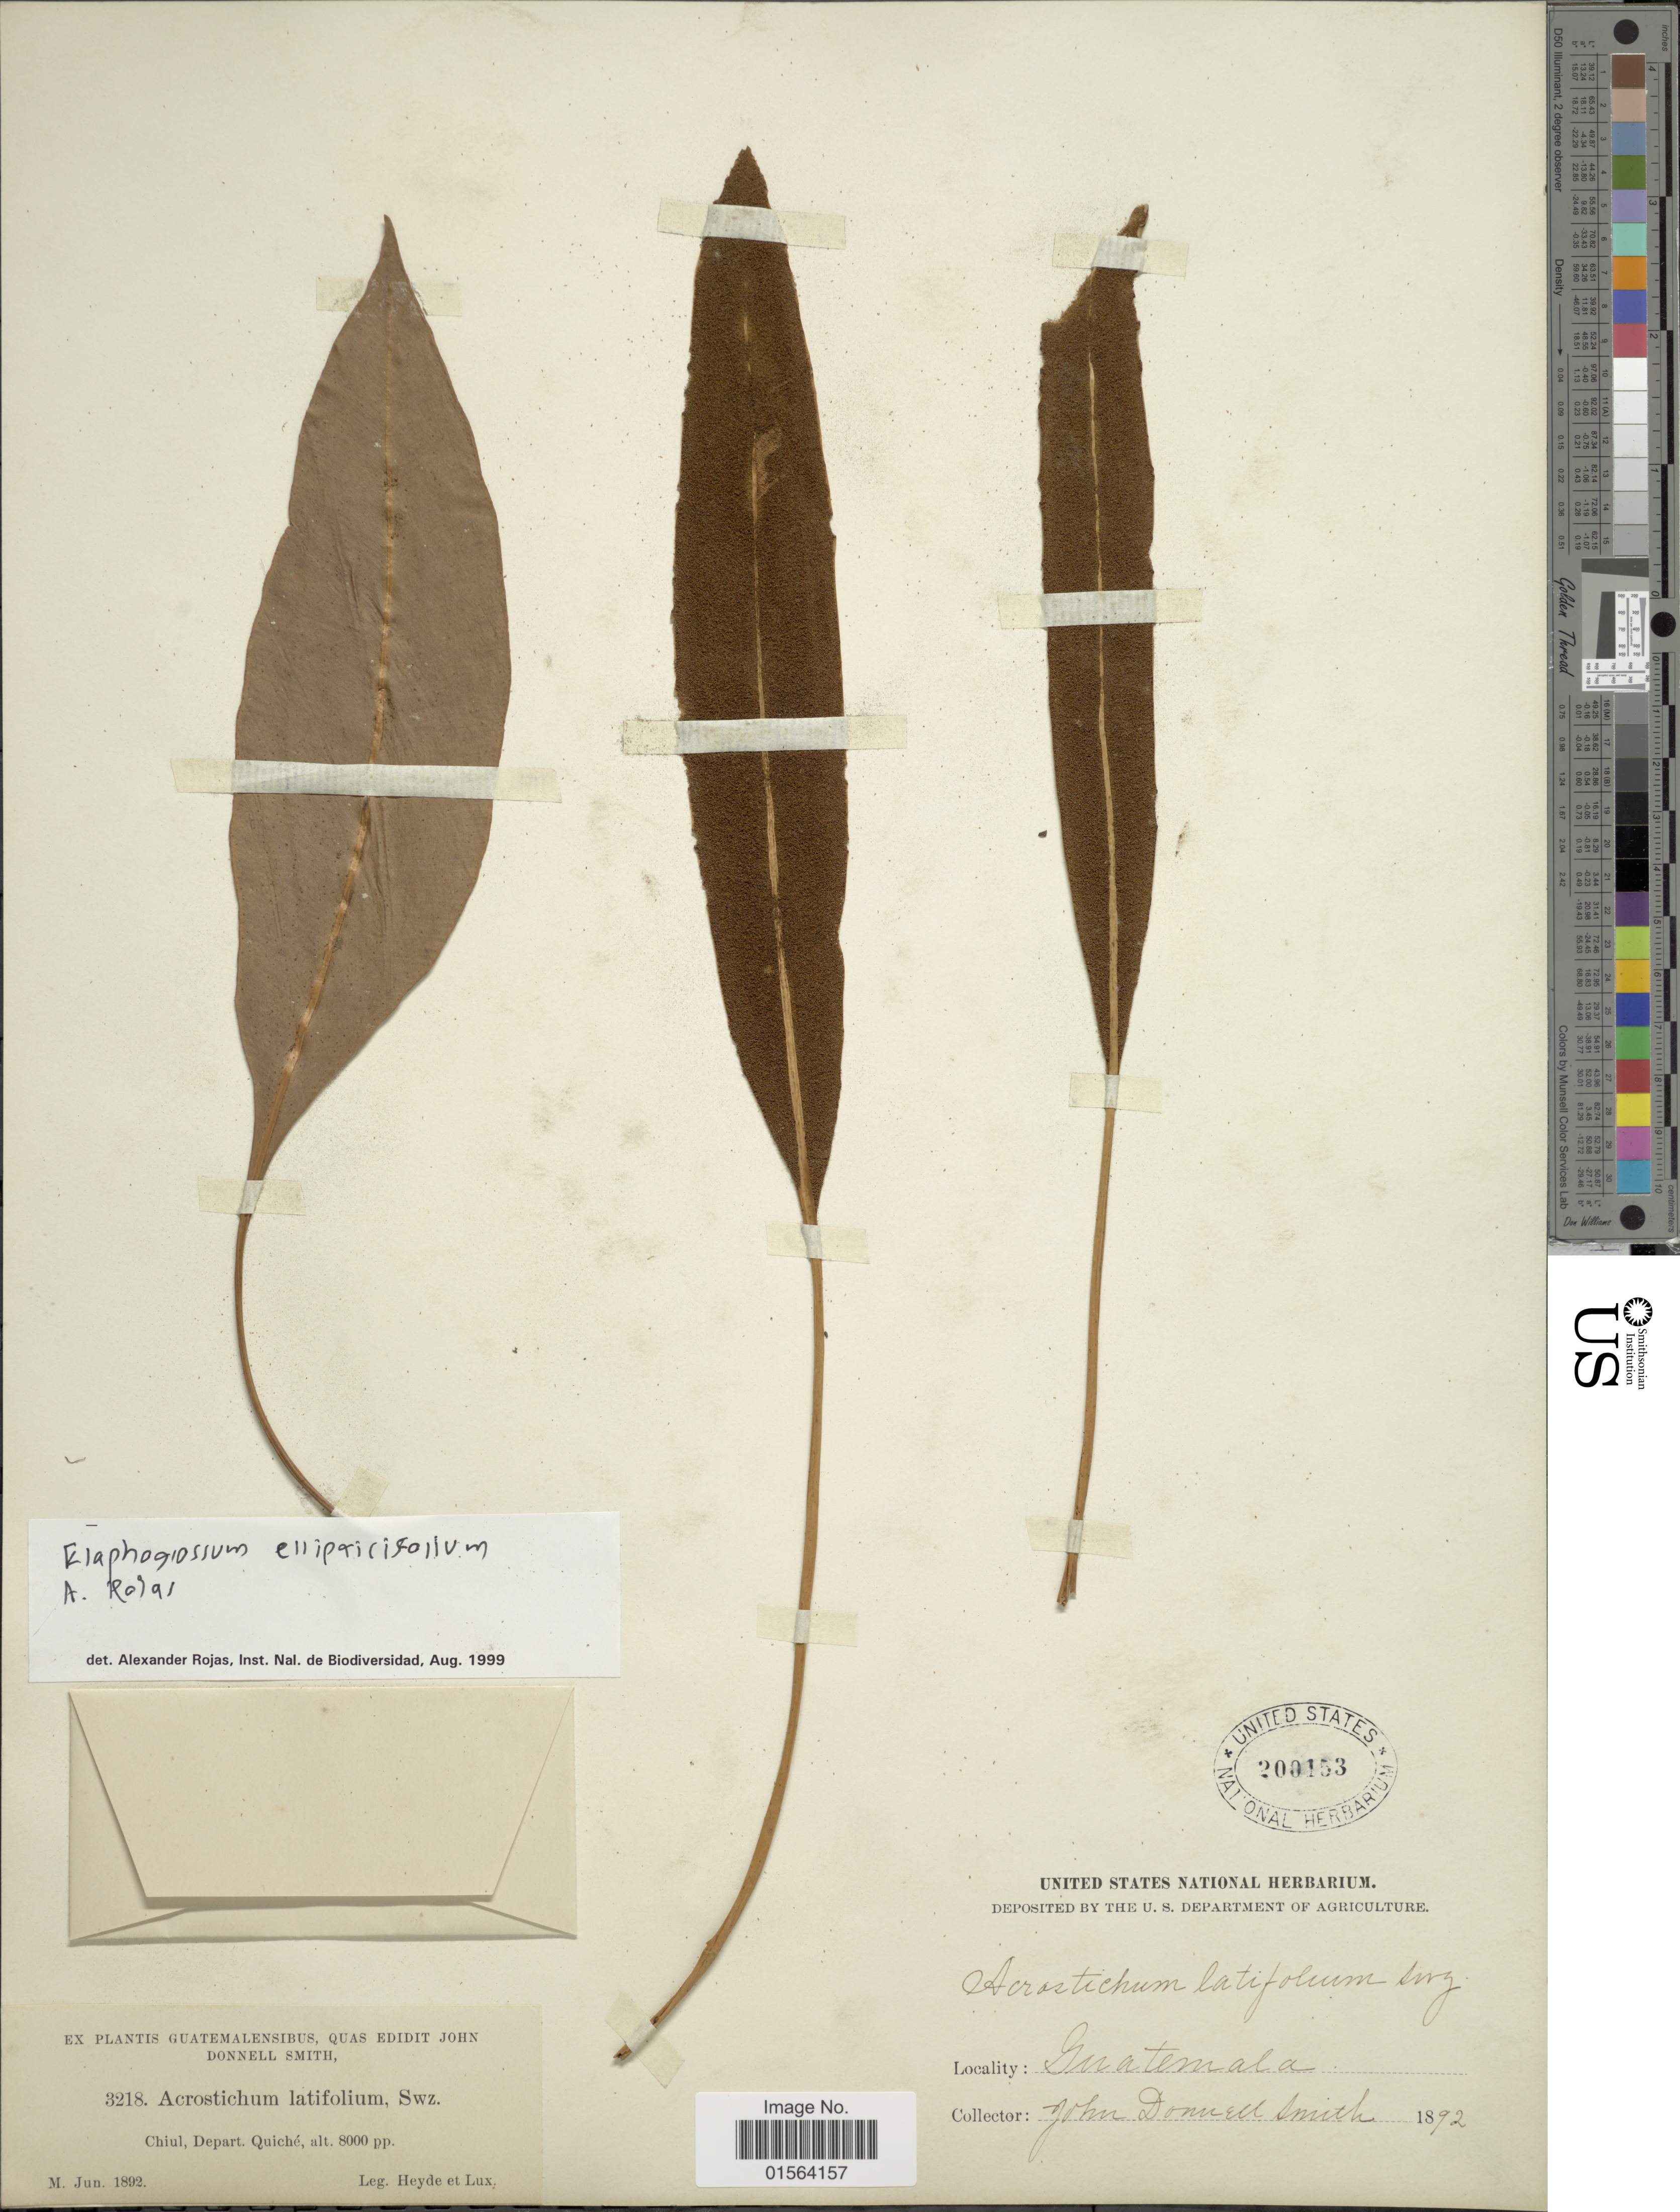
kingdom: Plantae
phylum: Tracheophyta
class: Polypodiopsida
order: Polypodiales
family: Dryopteridaceae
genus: Elaphoglossum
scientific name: Elaphoglossum latifolium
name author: (Sw.) J. Sm.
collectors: Heyde, Lux & J. Donnell Smith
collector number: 3218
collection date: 1892-06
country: Guatemala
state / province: El Quiché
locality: Chiul, Depart. Quiche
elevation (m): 2438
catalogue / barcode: US 200153